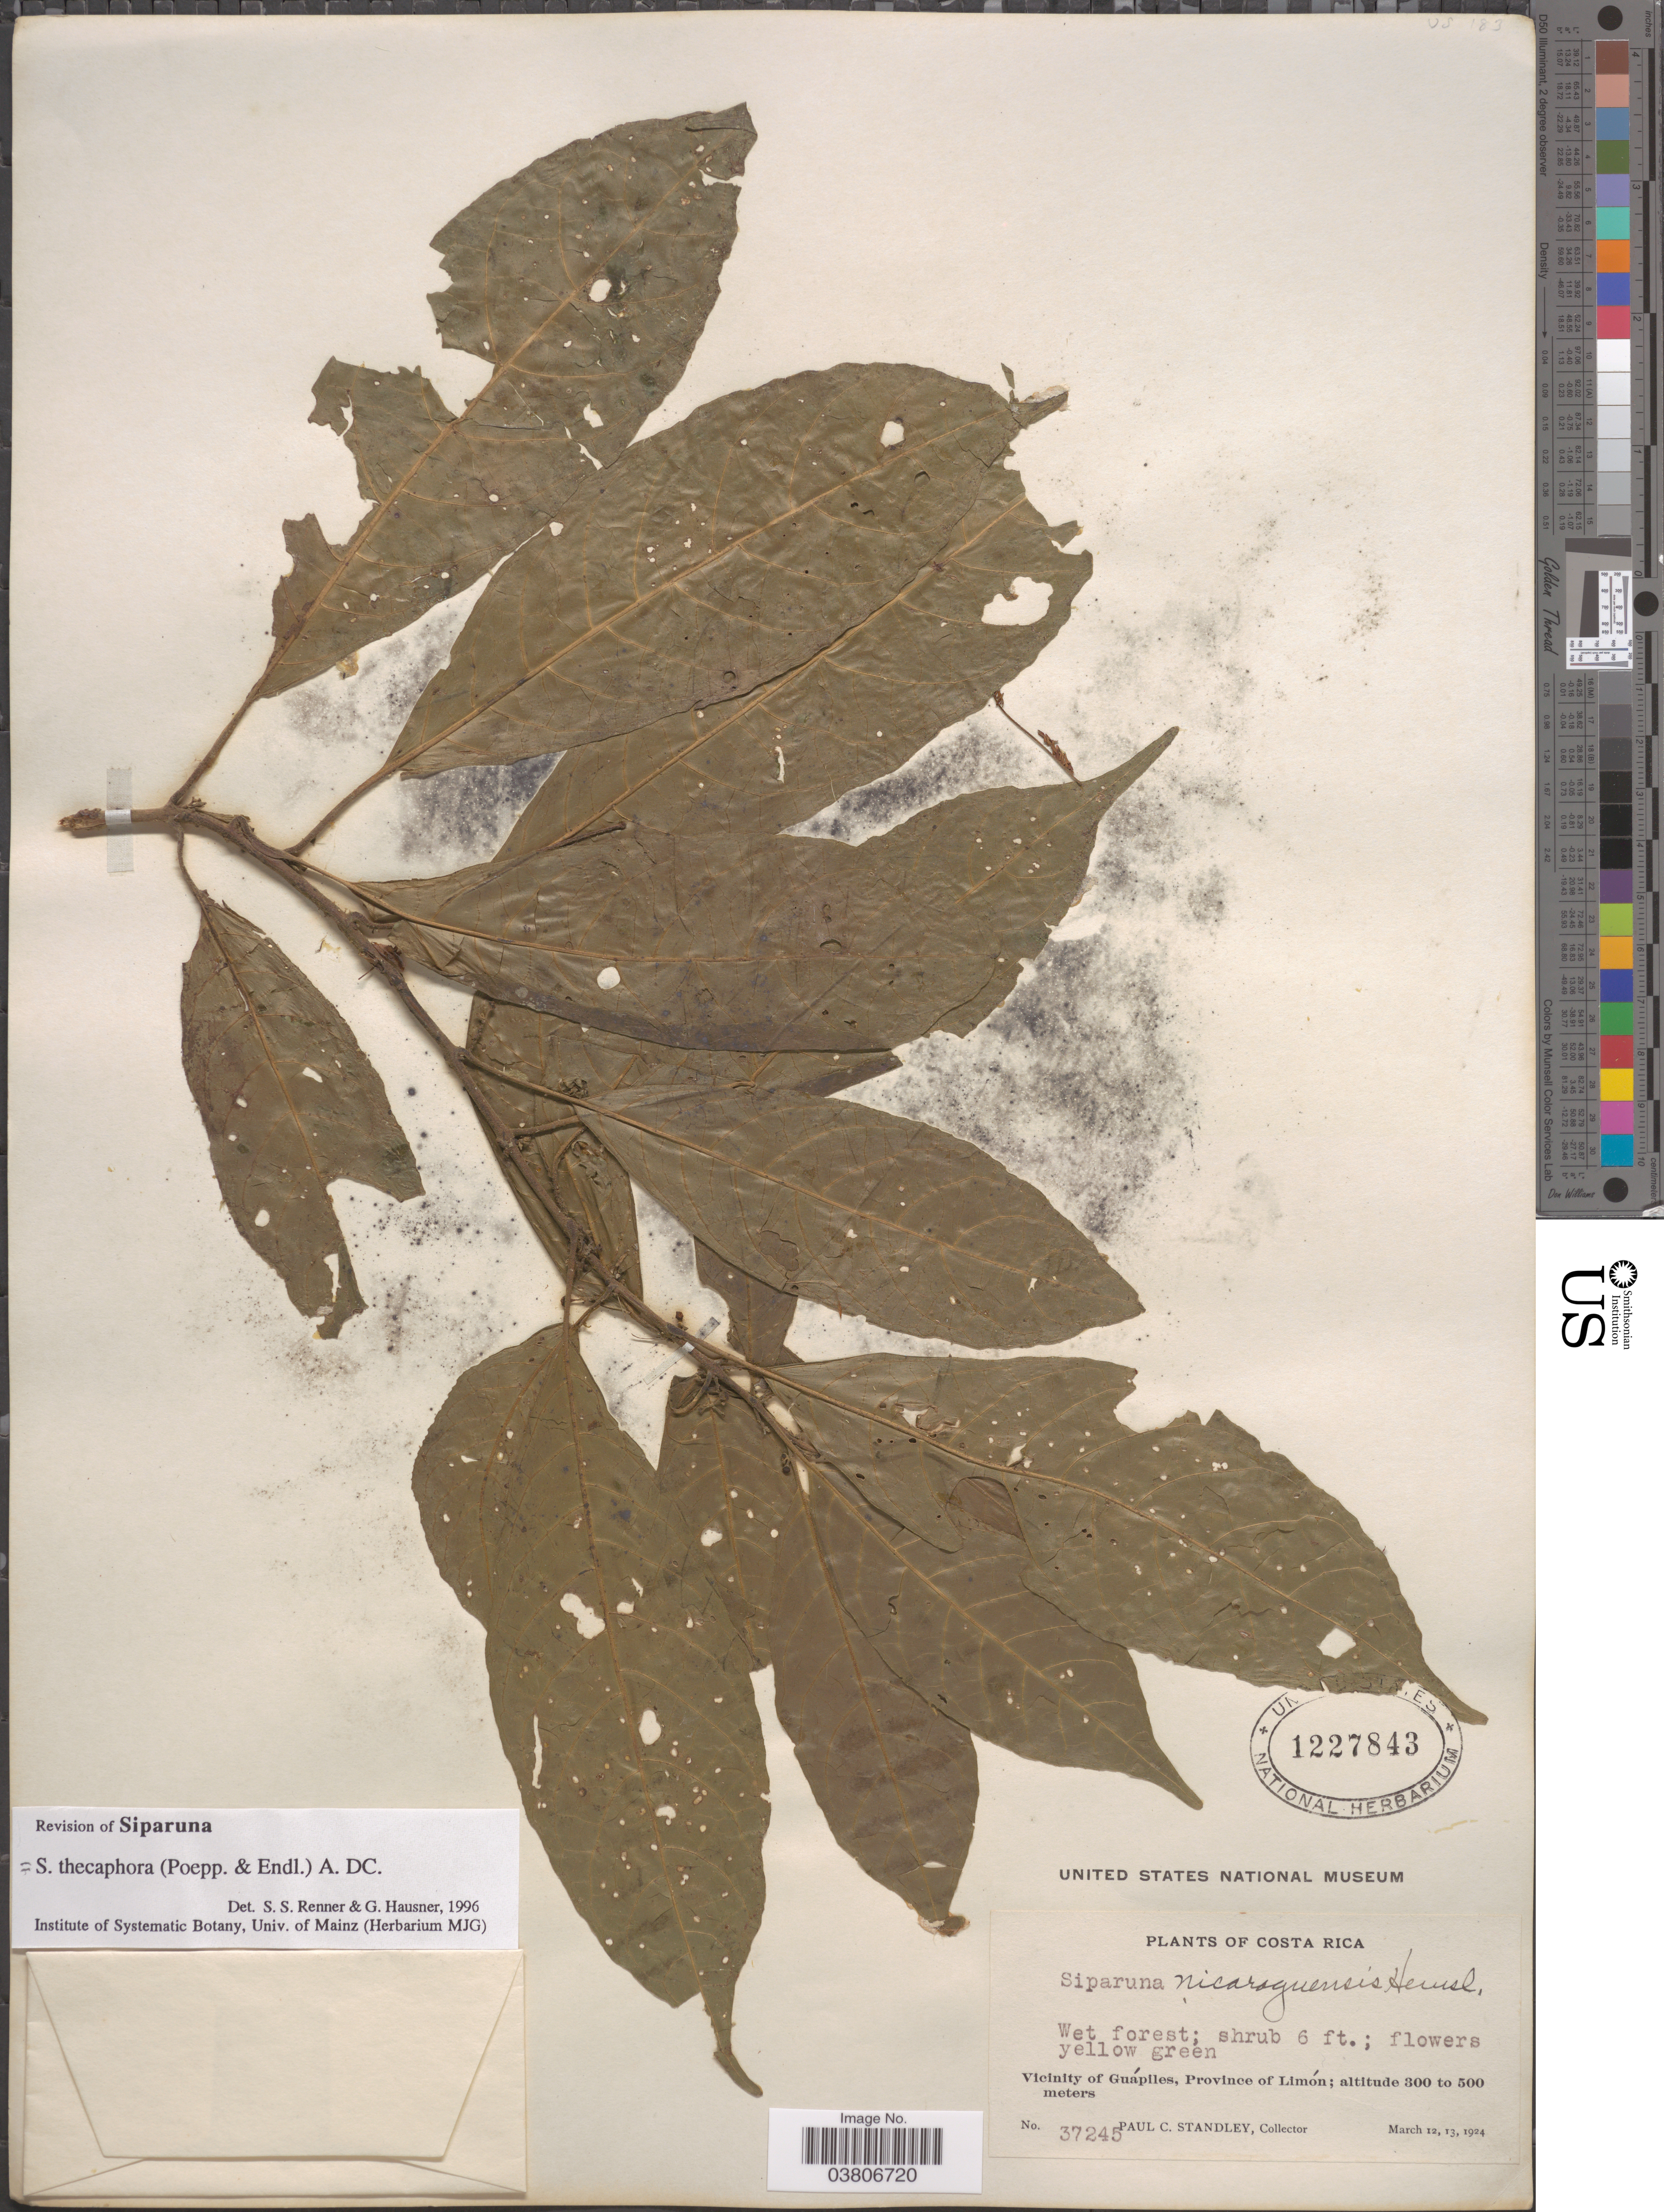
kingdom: Plantae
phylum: Tracheophyta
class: Magnoliopsida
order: Laurales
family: Siparunaceae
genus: Siparuna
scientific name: Siparuna thecaphora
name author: (Poepp. & Endl.) A. DC.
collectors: P. C. Standley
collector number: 37245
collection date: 1924-03-12/1924-03-13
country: Costa Rica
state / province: Limón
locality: Vicinity of Guápiles.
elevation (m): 300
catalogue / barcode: US 1227843